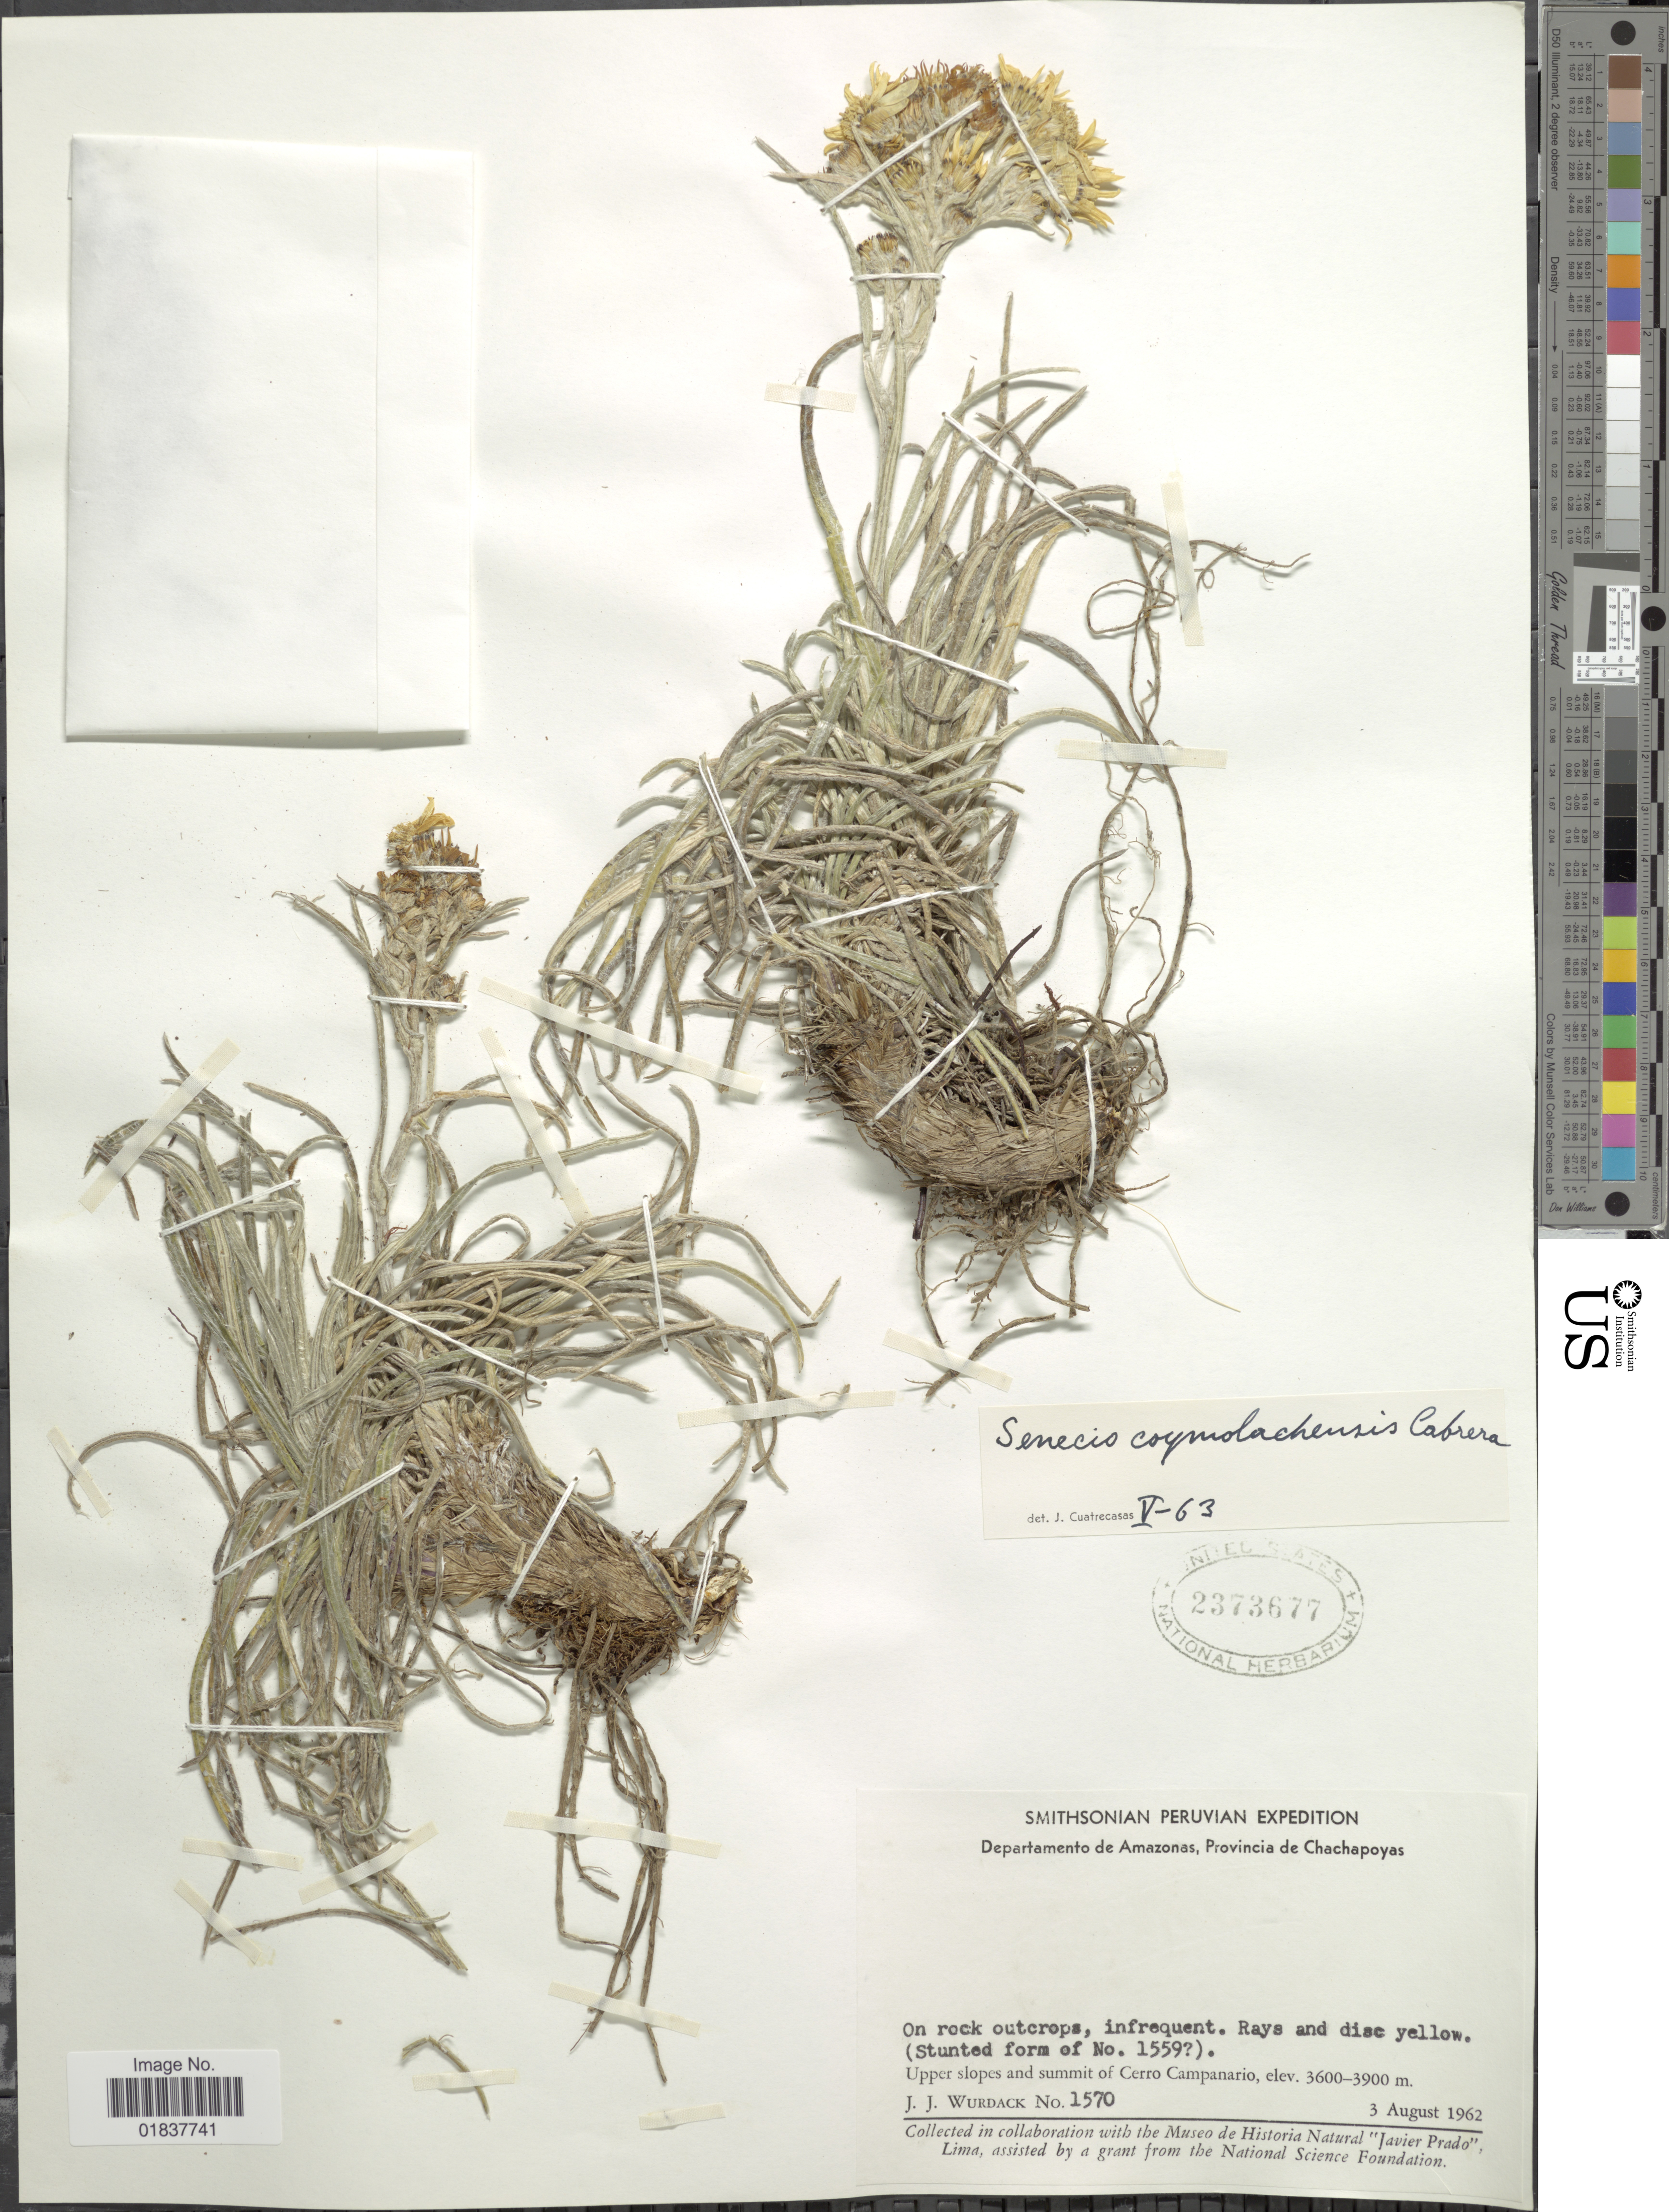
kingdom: Plantae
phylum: Tracheophyta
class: Magnoliopsida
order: Asterales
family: Asteraceae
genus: Senecio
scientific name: Senecio coymolachensis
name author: Cabrera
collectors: J. J. Wurdack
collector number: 1570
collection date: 1962-08-03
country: Peru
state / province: Amazonas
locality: Provincia de Chachapoyas, upper slopes and summit of Cerro Campanario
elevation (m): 3600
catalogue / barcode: US 2373677